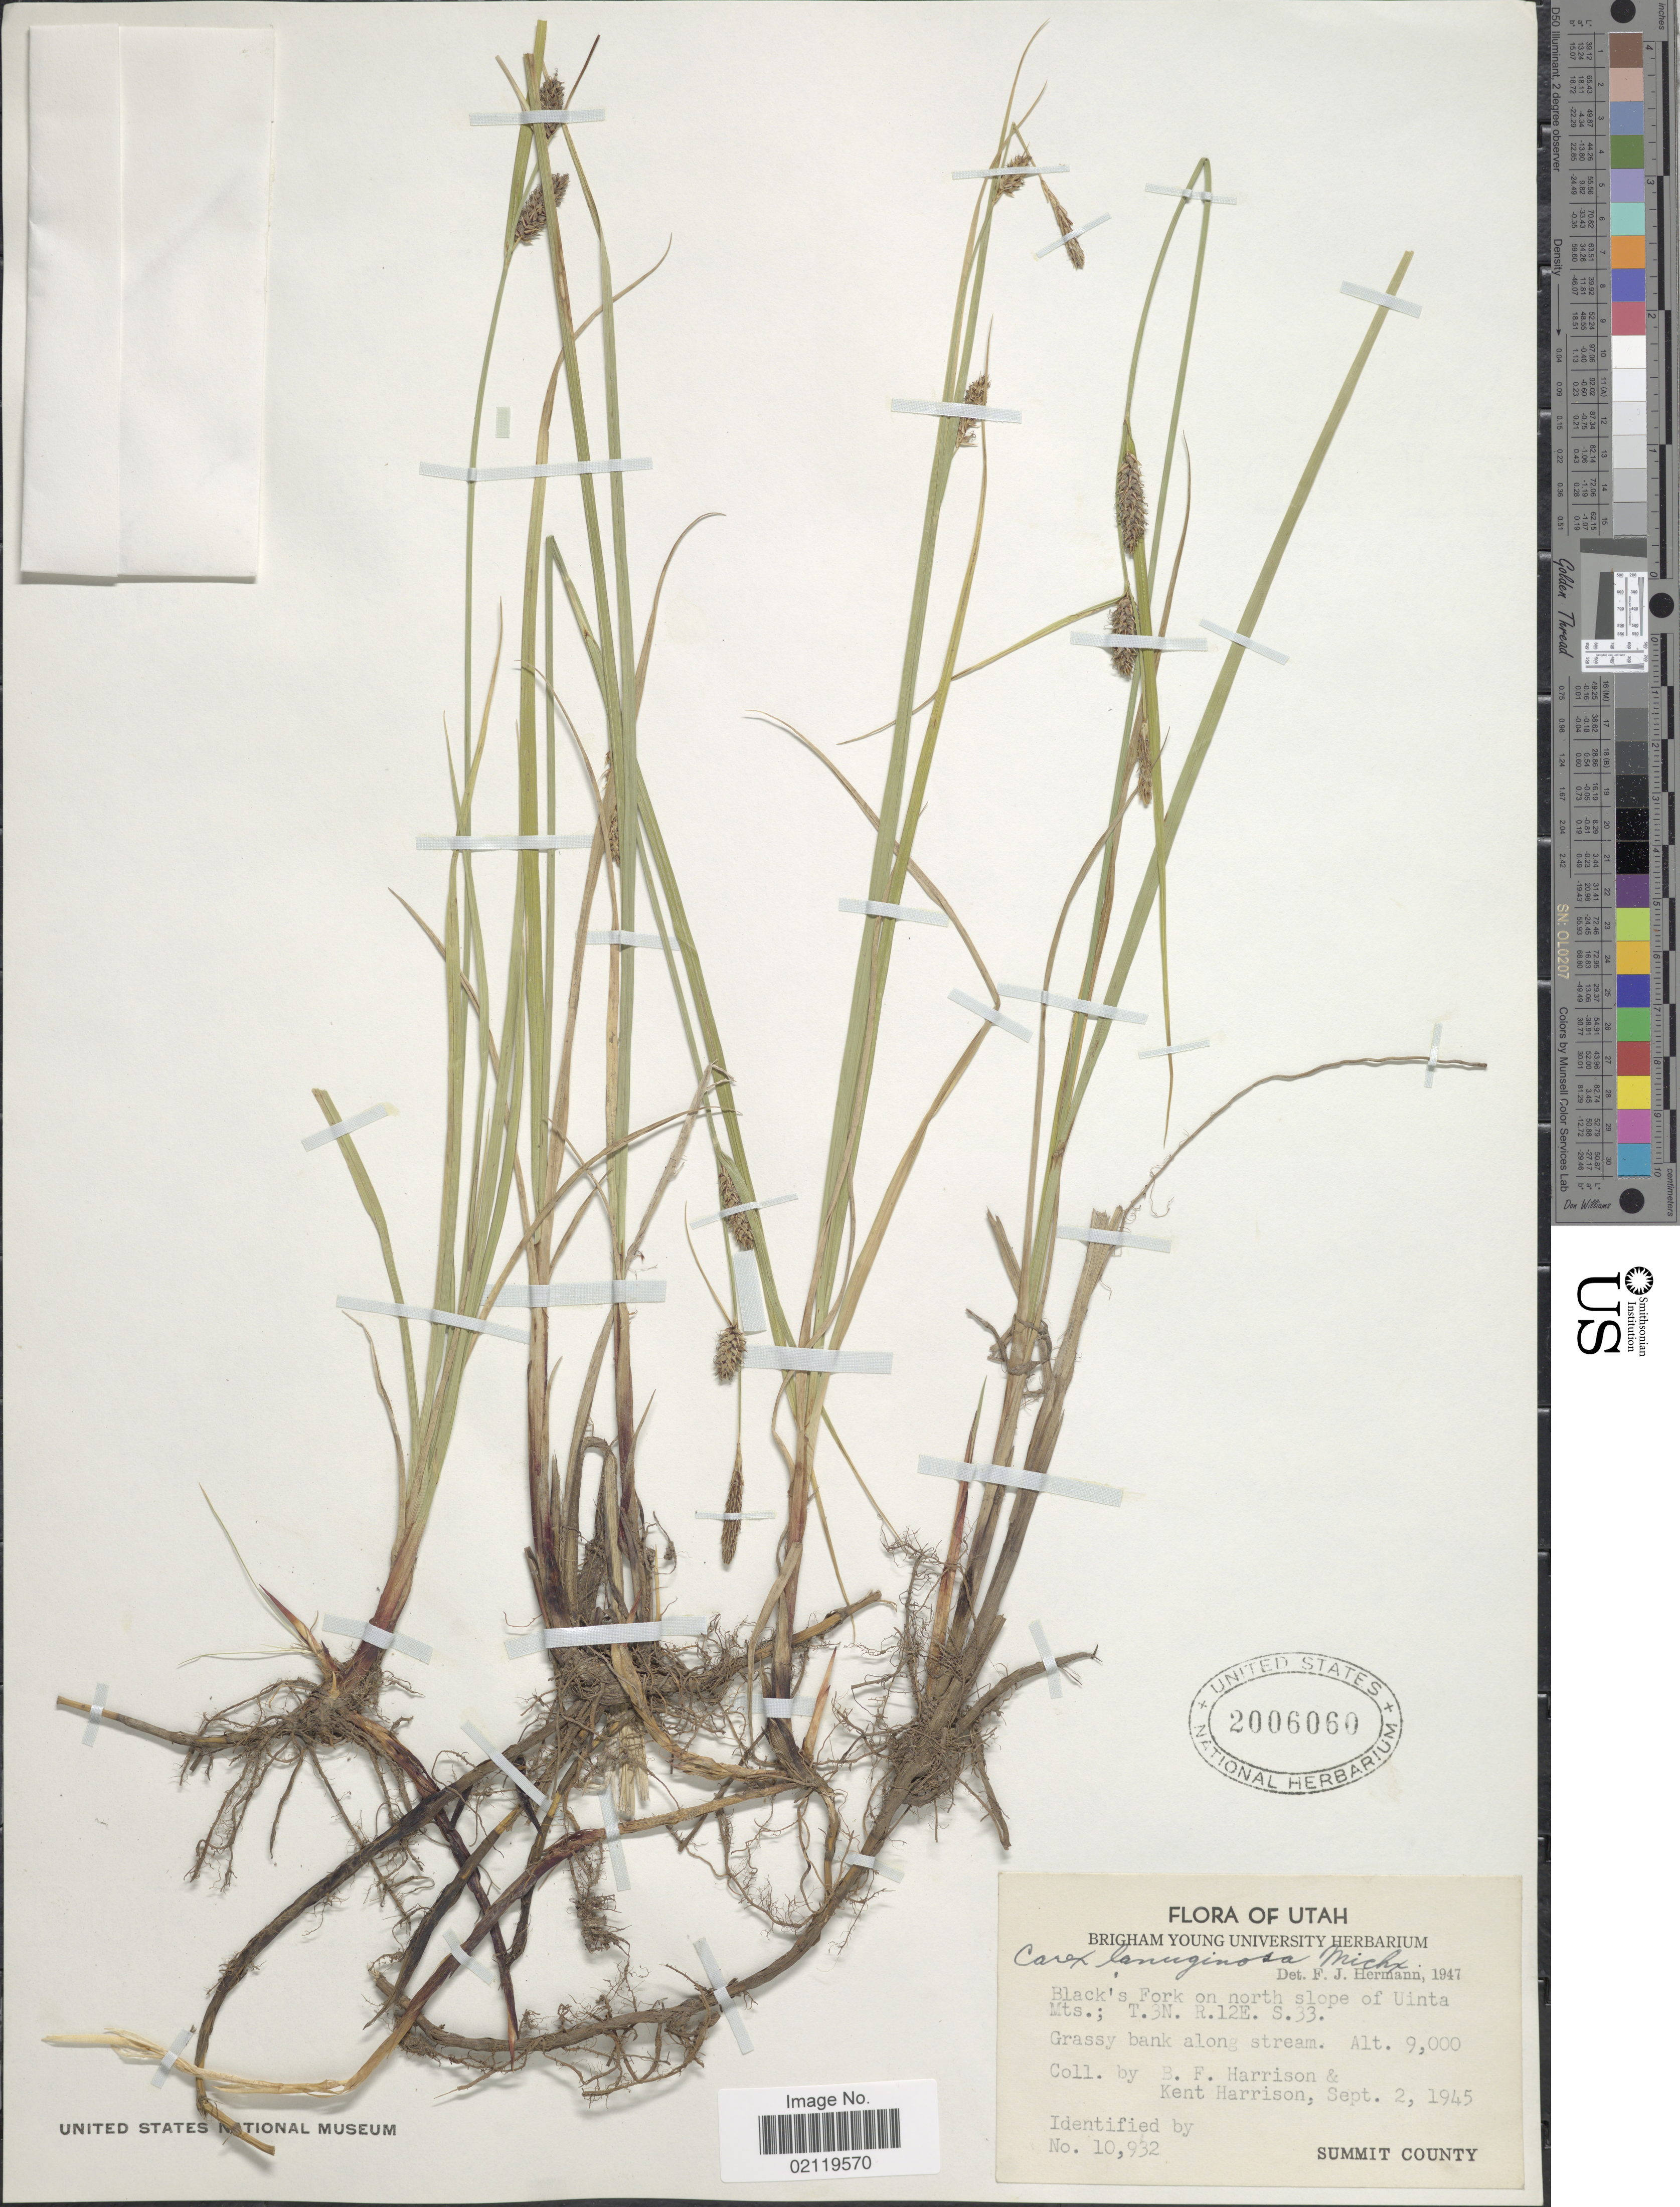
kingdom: Plantae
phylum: Tracheophyta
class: Liliopsida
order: Poales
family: Cyperaceae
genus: Carex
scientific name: Carex pellita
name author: Muhl. ex Willd.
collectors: B. F. Harrison & K. Harrison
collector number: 10932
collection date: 1945-09-02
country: United States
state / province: Utah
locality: Black's Fork on north slope of Uinta Mts.; T.3N. R.12E S.33. Grassy bank along stream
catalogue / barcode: US 2006060